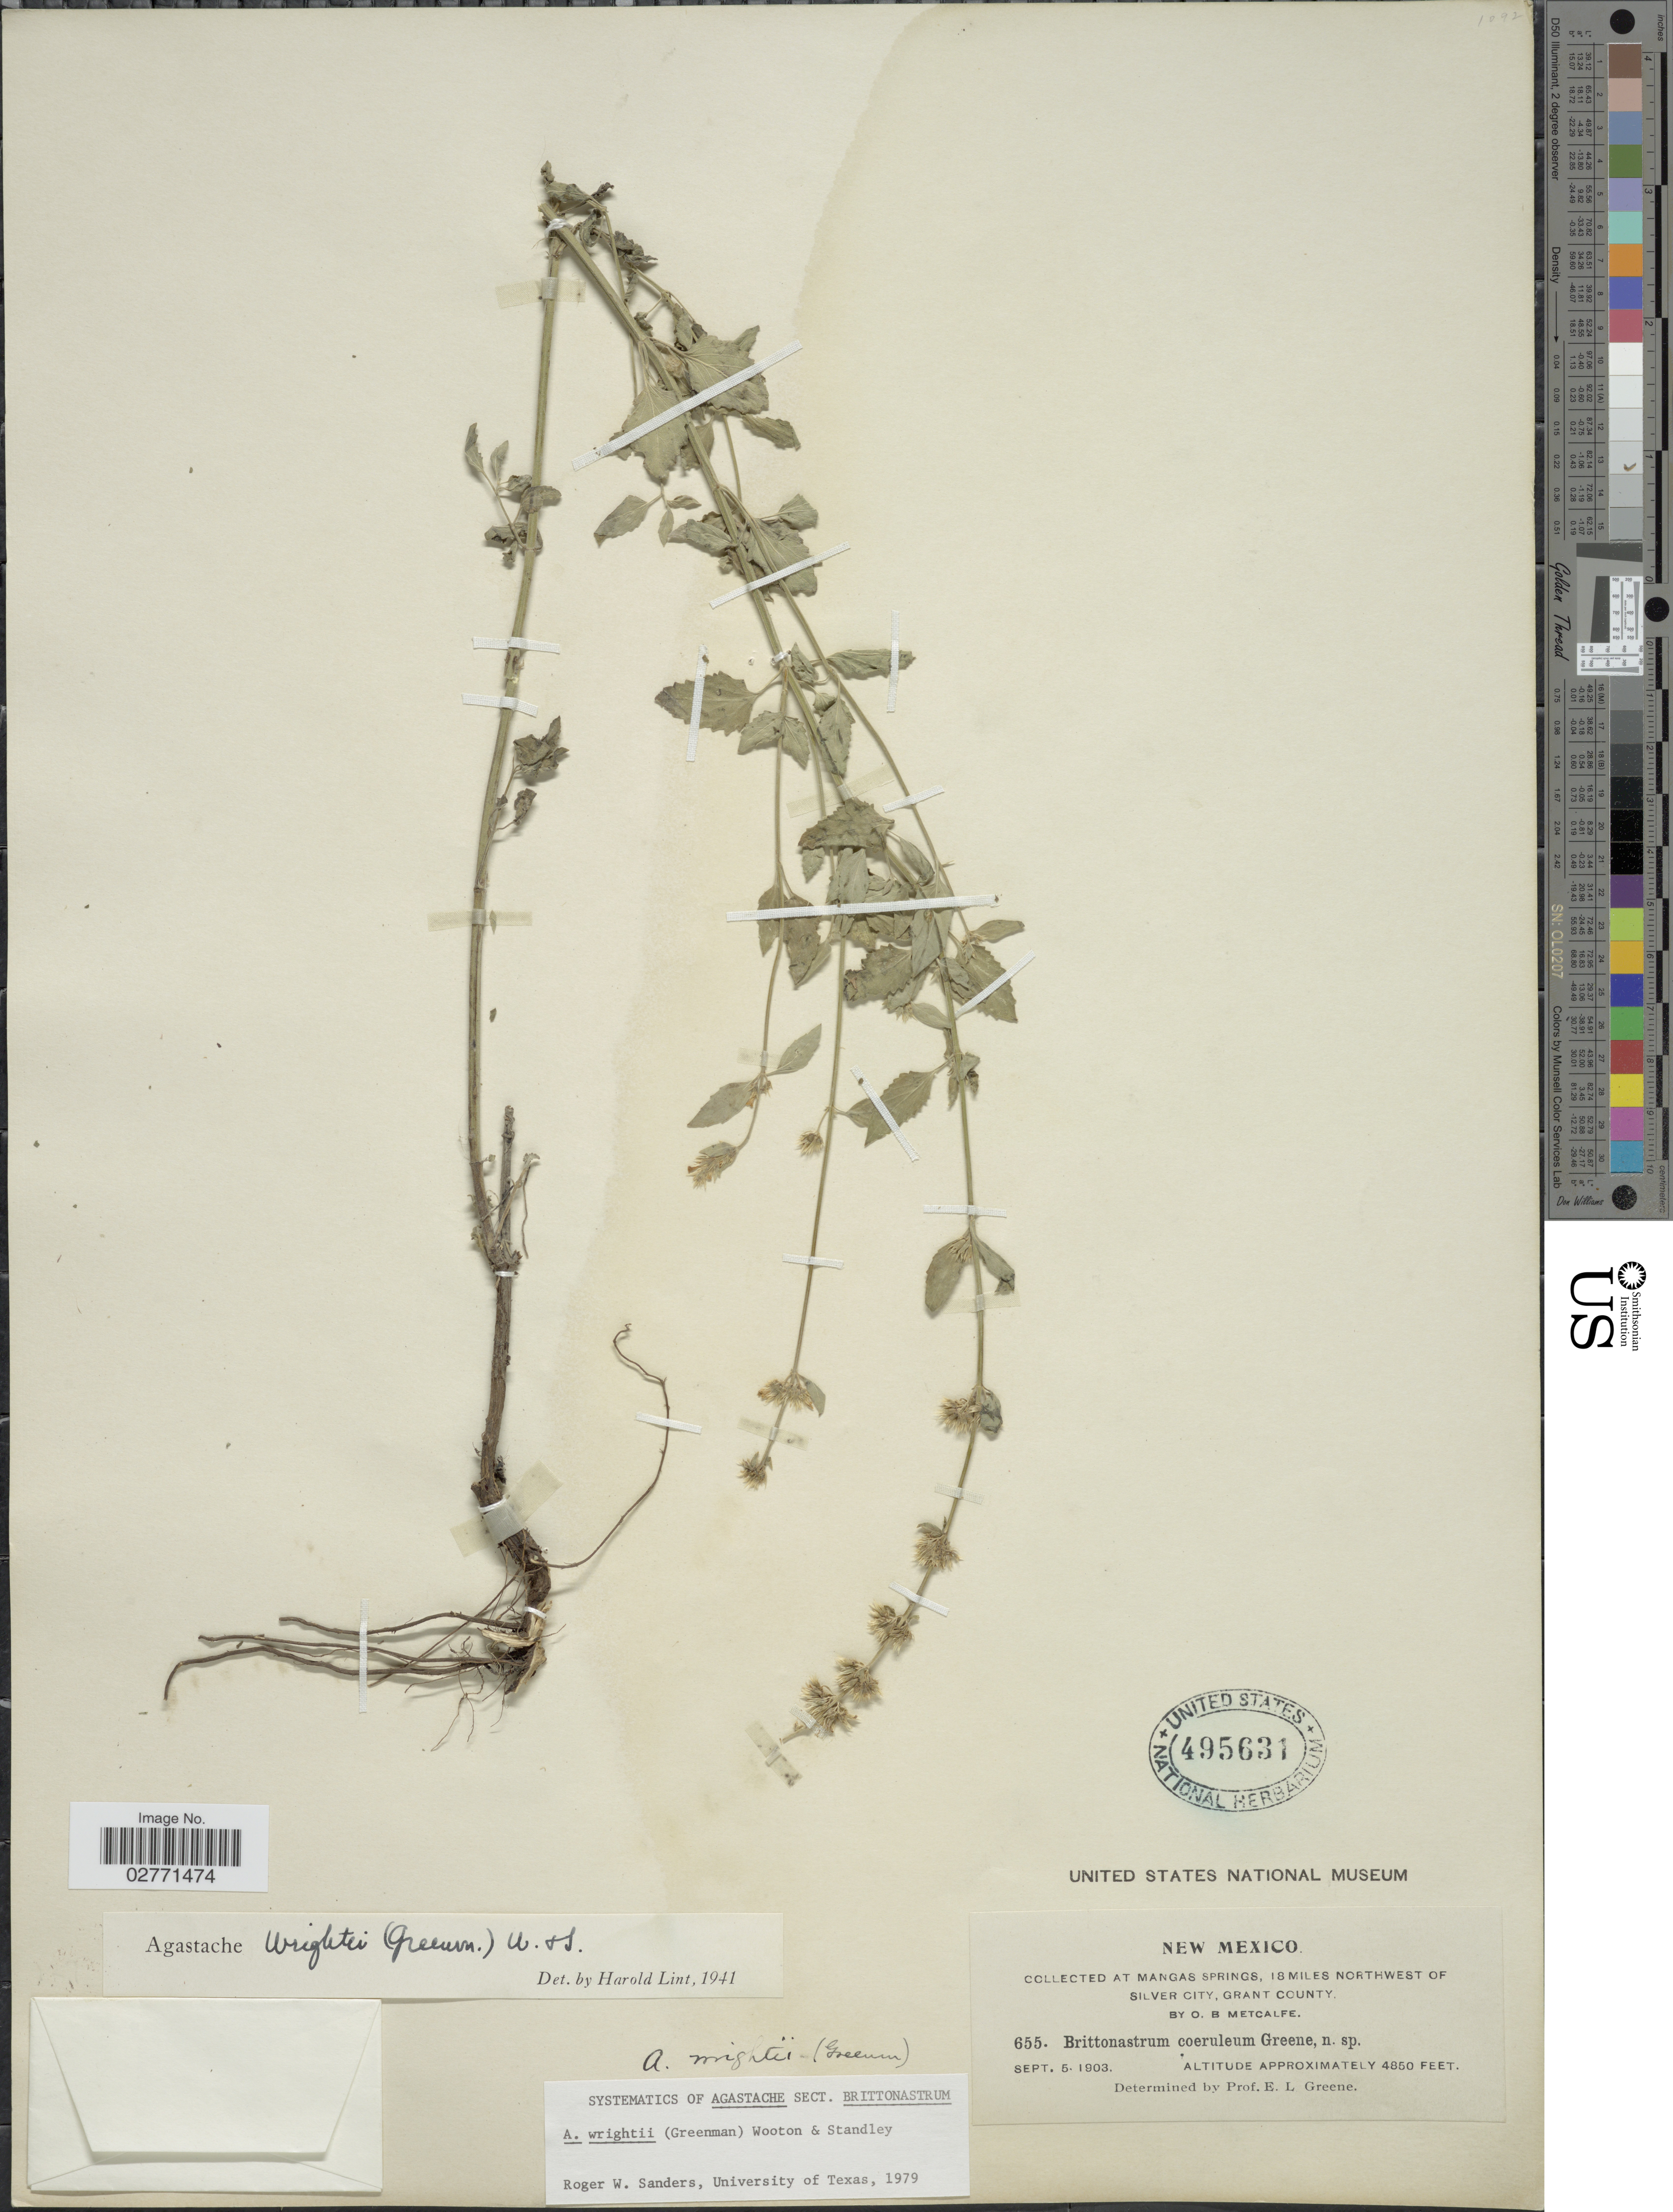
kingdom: Plantae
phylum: Tracheophyta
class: Magnoliopsida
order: Lamiales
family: Lamiaceae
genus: Agastache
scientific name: Agastache wrightii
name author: (Greenm.) Wooton & Standl.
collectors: O. B. Metcalfe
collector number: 655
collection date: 1903-09-05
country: United States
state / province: New Mexico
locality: Mangas Springs, 18 miles Northwest of Silver City, Grant County.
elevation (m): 1478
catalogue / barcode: US 495631